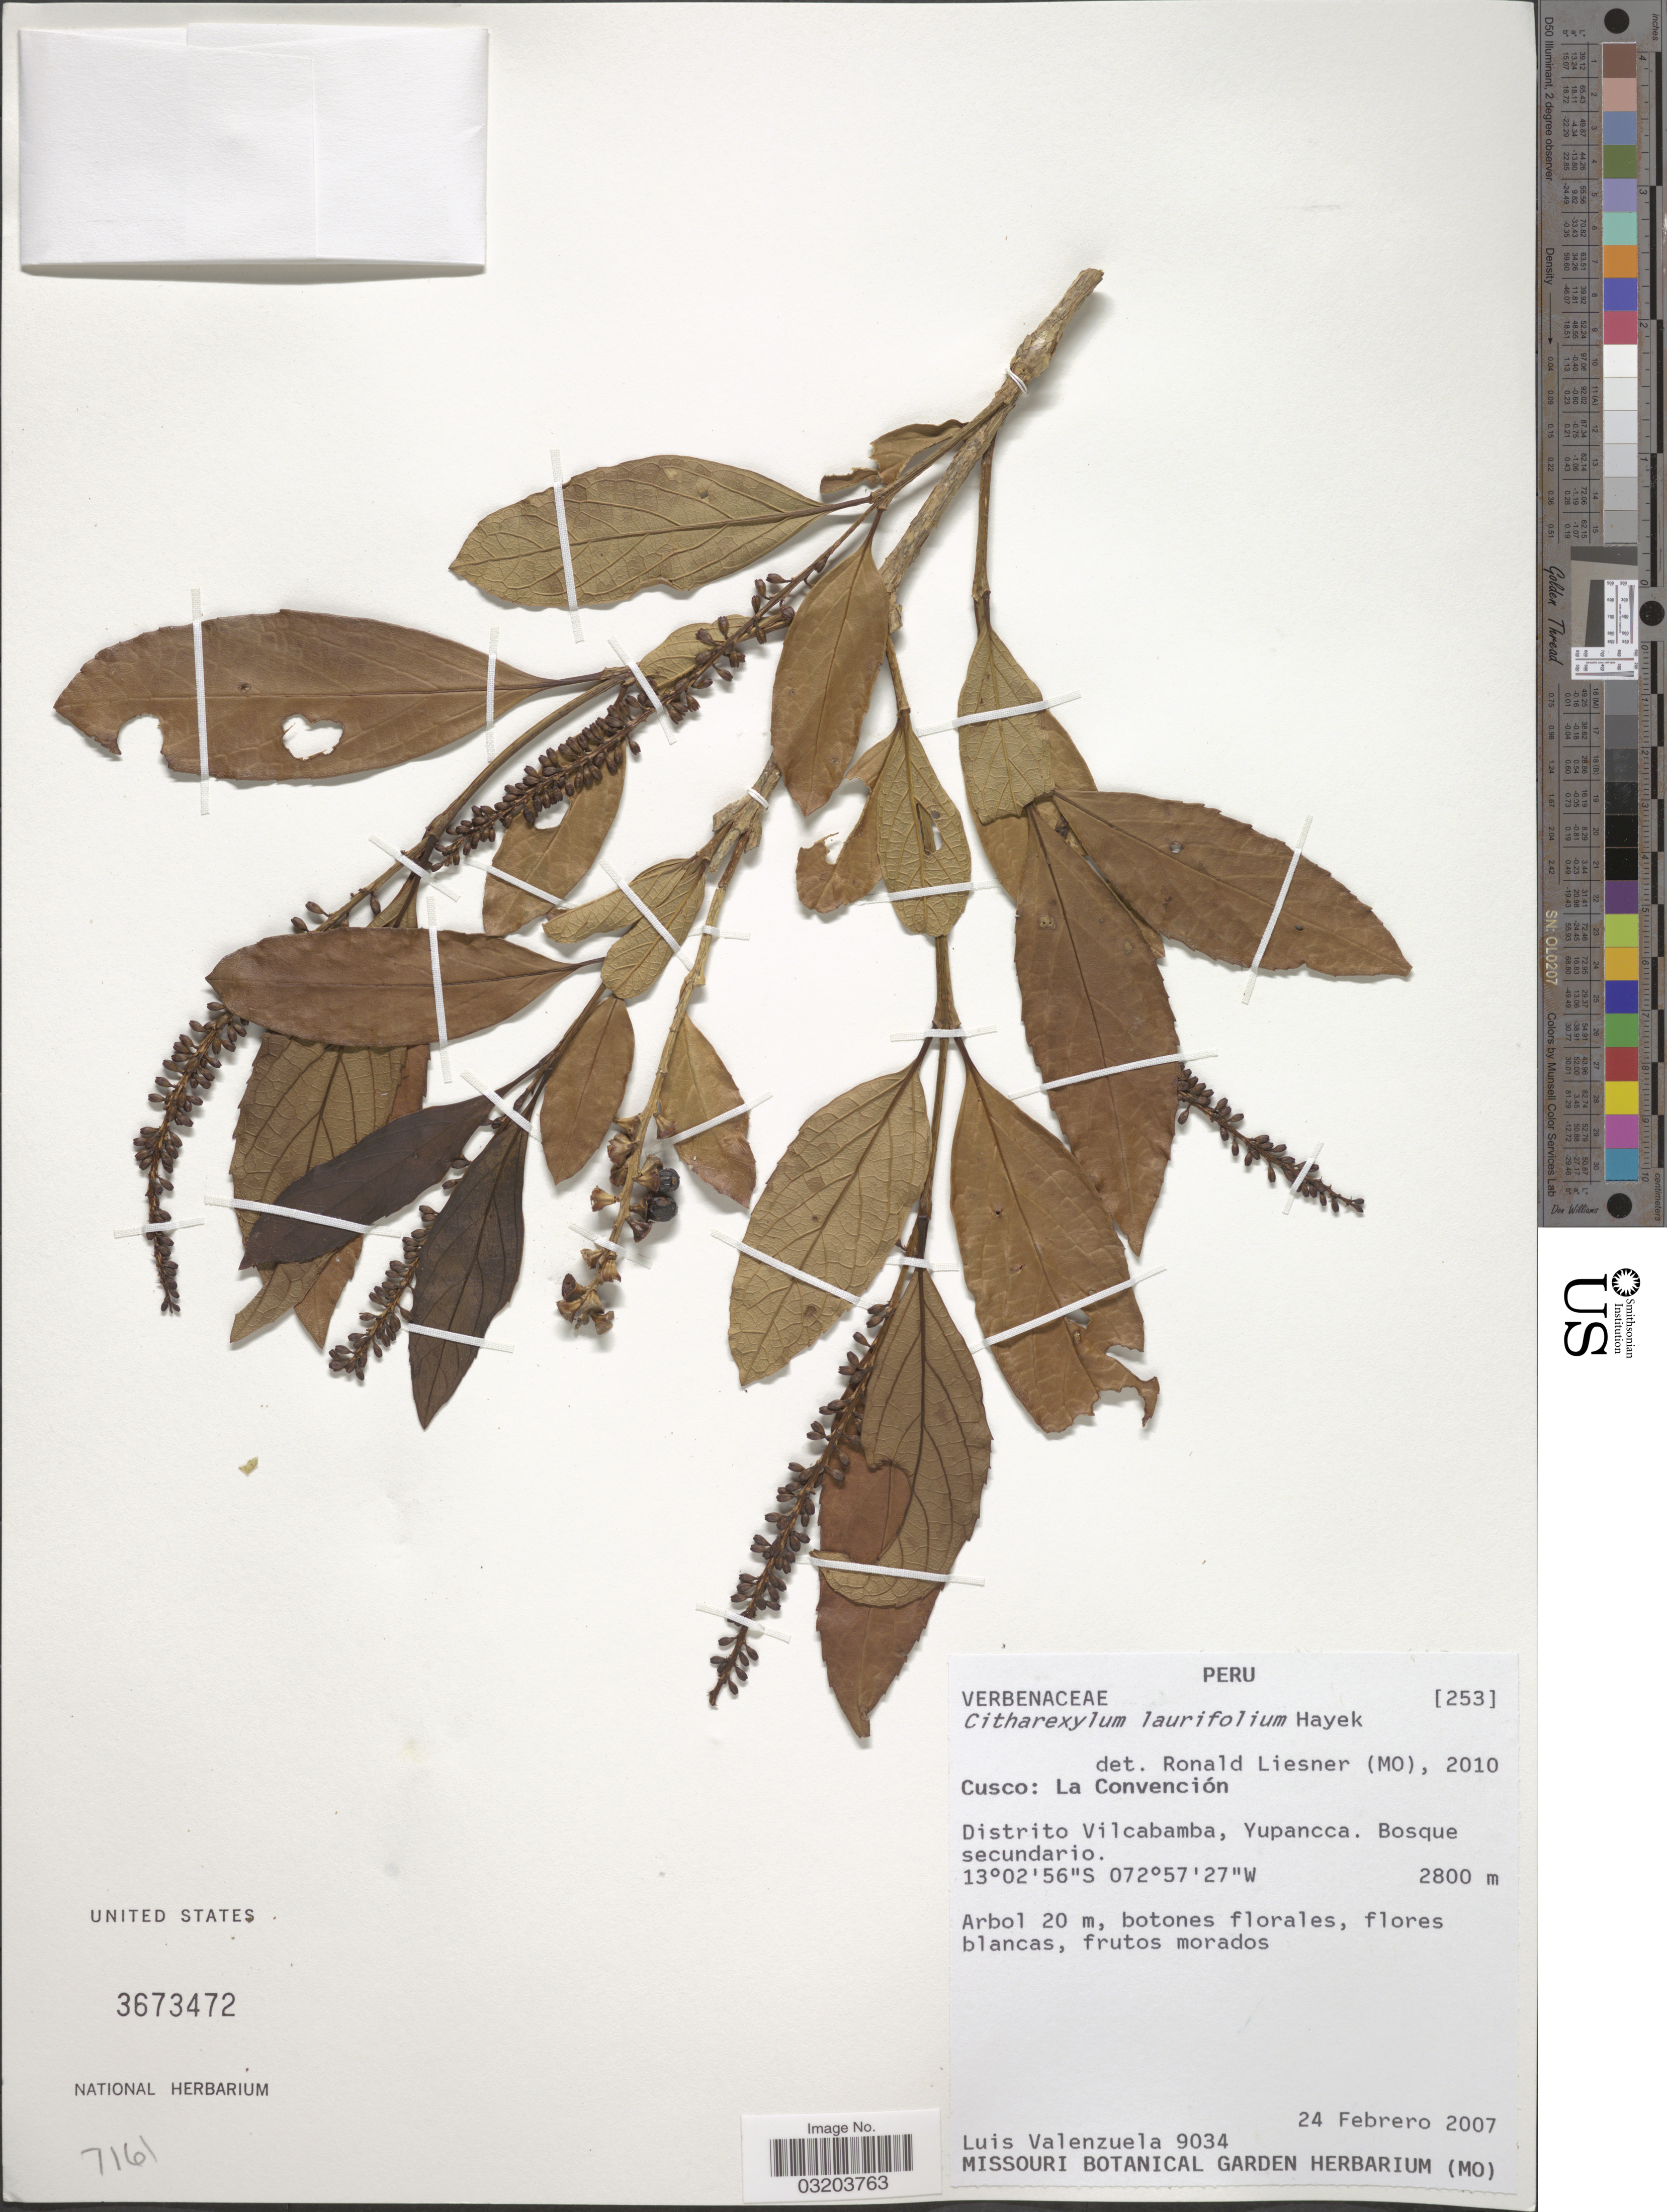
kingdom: Plantae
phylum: Tracheophyta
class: Magnoliopsida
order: Lamiales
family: Verbenaceae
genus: Citharexylum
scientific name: Citharexylum sp.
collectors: L. Valenzuela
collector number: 9034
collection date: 2007-02-24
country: Peru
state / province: Cusco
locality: La Convención. Distrito Vilcabamba, Yupancca.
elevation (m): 2800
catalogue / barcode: US 3673472